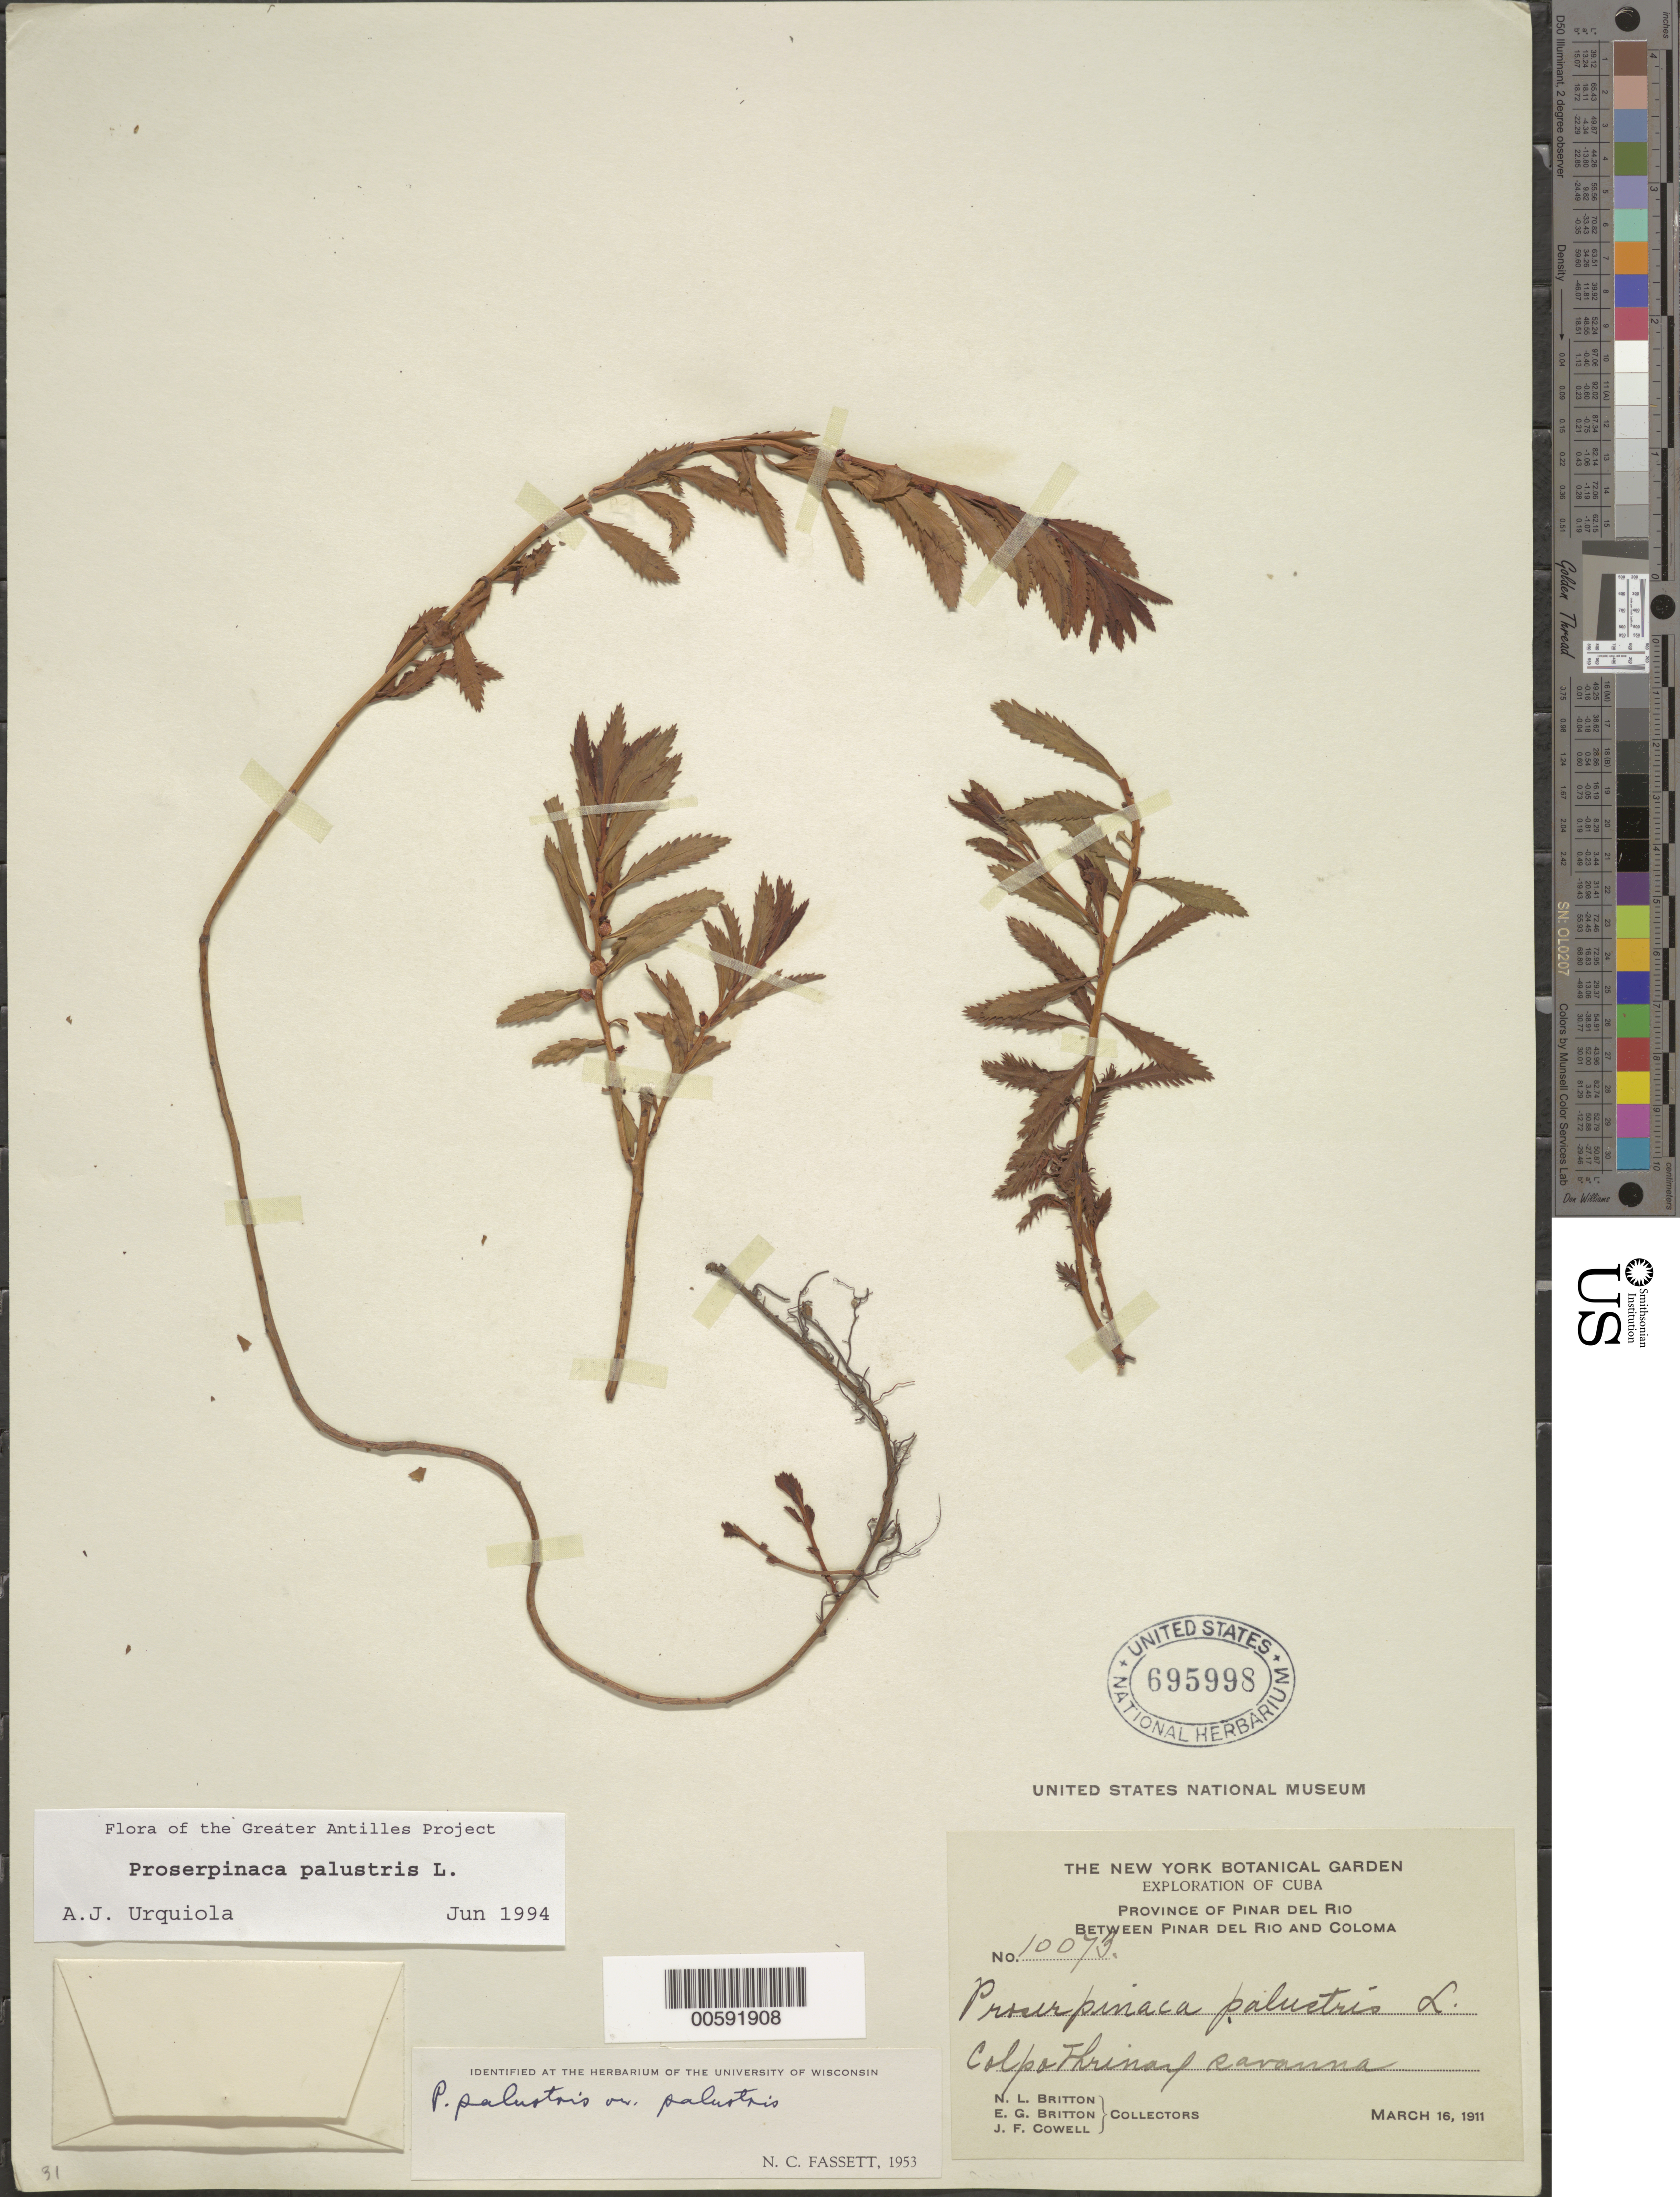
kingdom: Plantae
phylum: Tracheophyta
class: Magnoliopsida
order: Saxifragales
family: Haloragaceae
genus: Proserpinaca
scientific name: Proserpinaca palustris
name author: L.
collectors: N. Britton, E. G. Britton & J. F. Cowell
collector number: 10073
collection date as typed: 16 Mar 1911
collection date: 1911-03-16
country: Cuba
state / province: Isla de La Juventud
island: Isla de La Juventud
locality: Between Pinar del Rio and Coloma. (Province originally recorded as Isla de Pinos.)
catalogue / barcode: US 695998